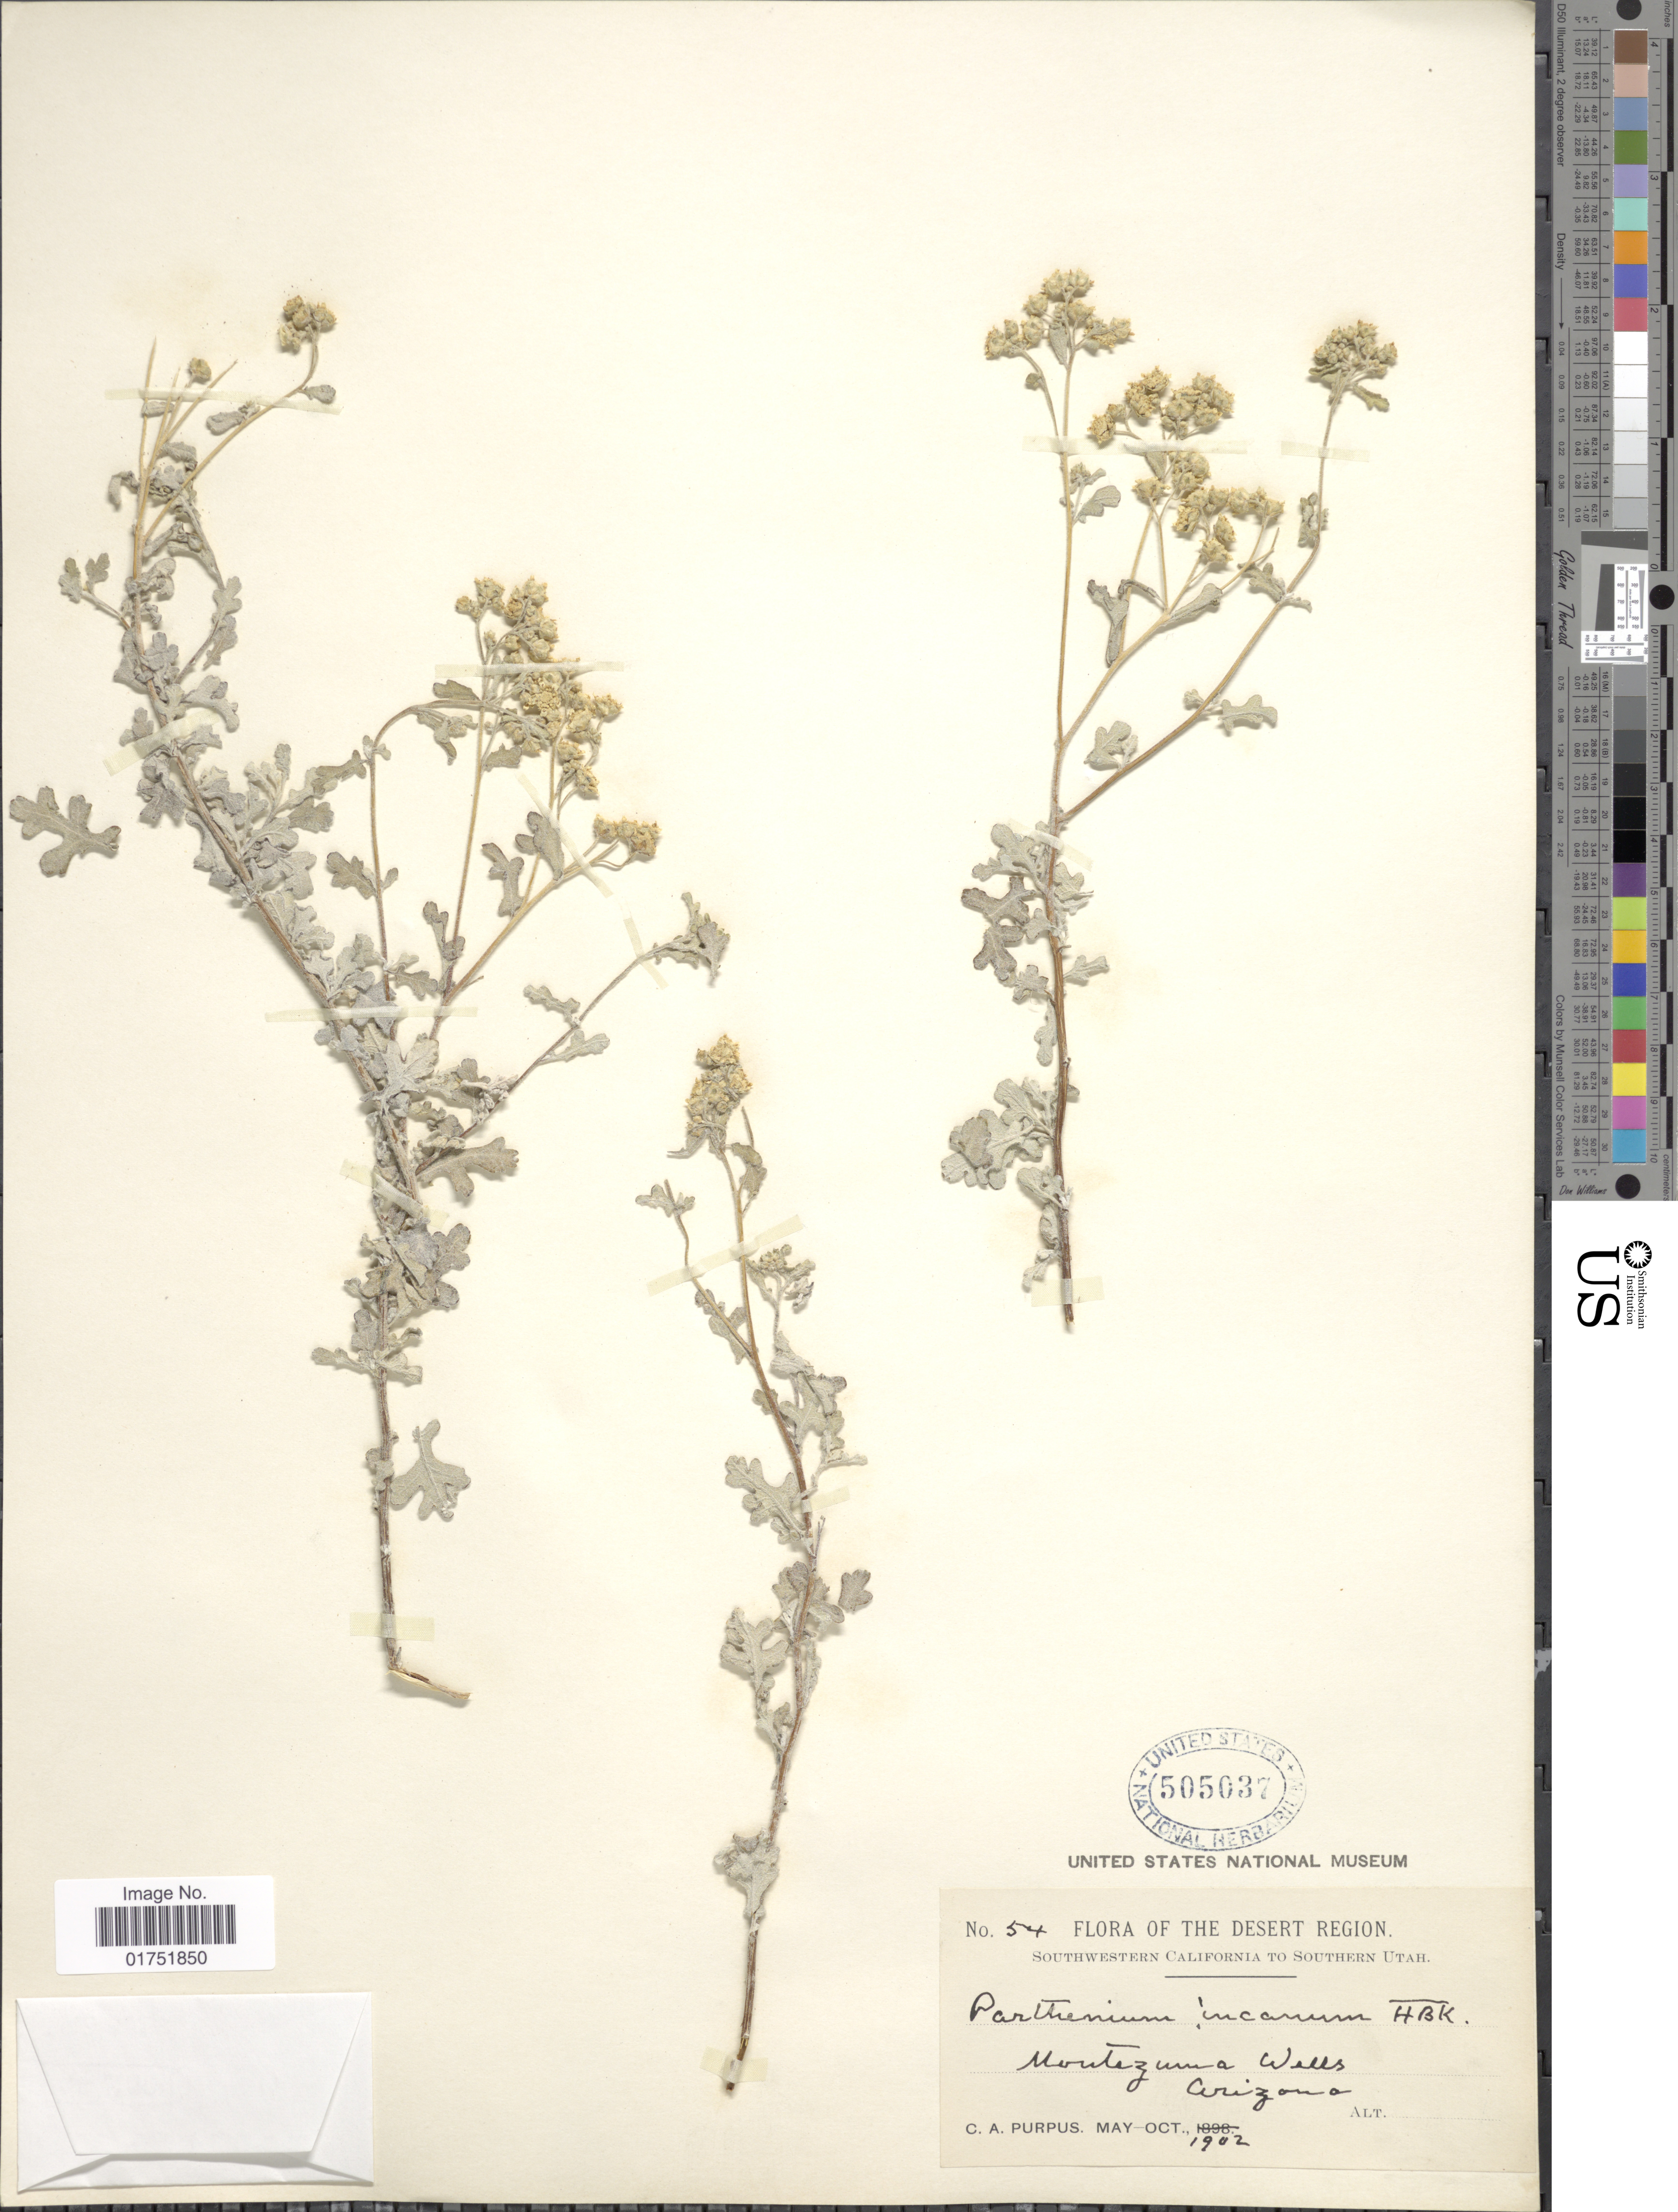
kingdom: Plantae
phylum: Tracheophyta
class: Magnoliopsida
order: Asterales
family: Asteraceae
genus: Parthenium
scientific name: Parthenium incanum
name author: Kunth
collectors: C. A. Purpus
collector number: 54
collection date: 1902-05/1902-10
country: United States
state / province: Arizona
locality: The Desert Region, Montezuma Wells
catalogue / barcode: US 505037